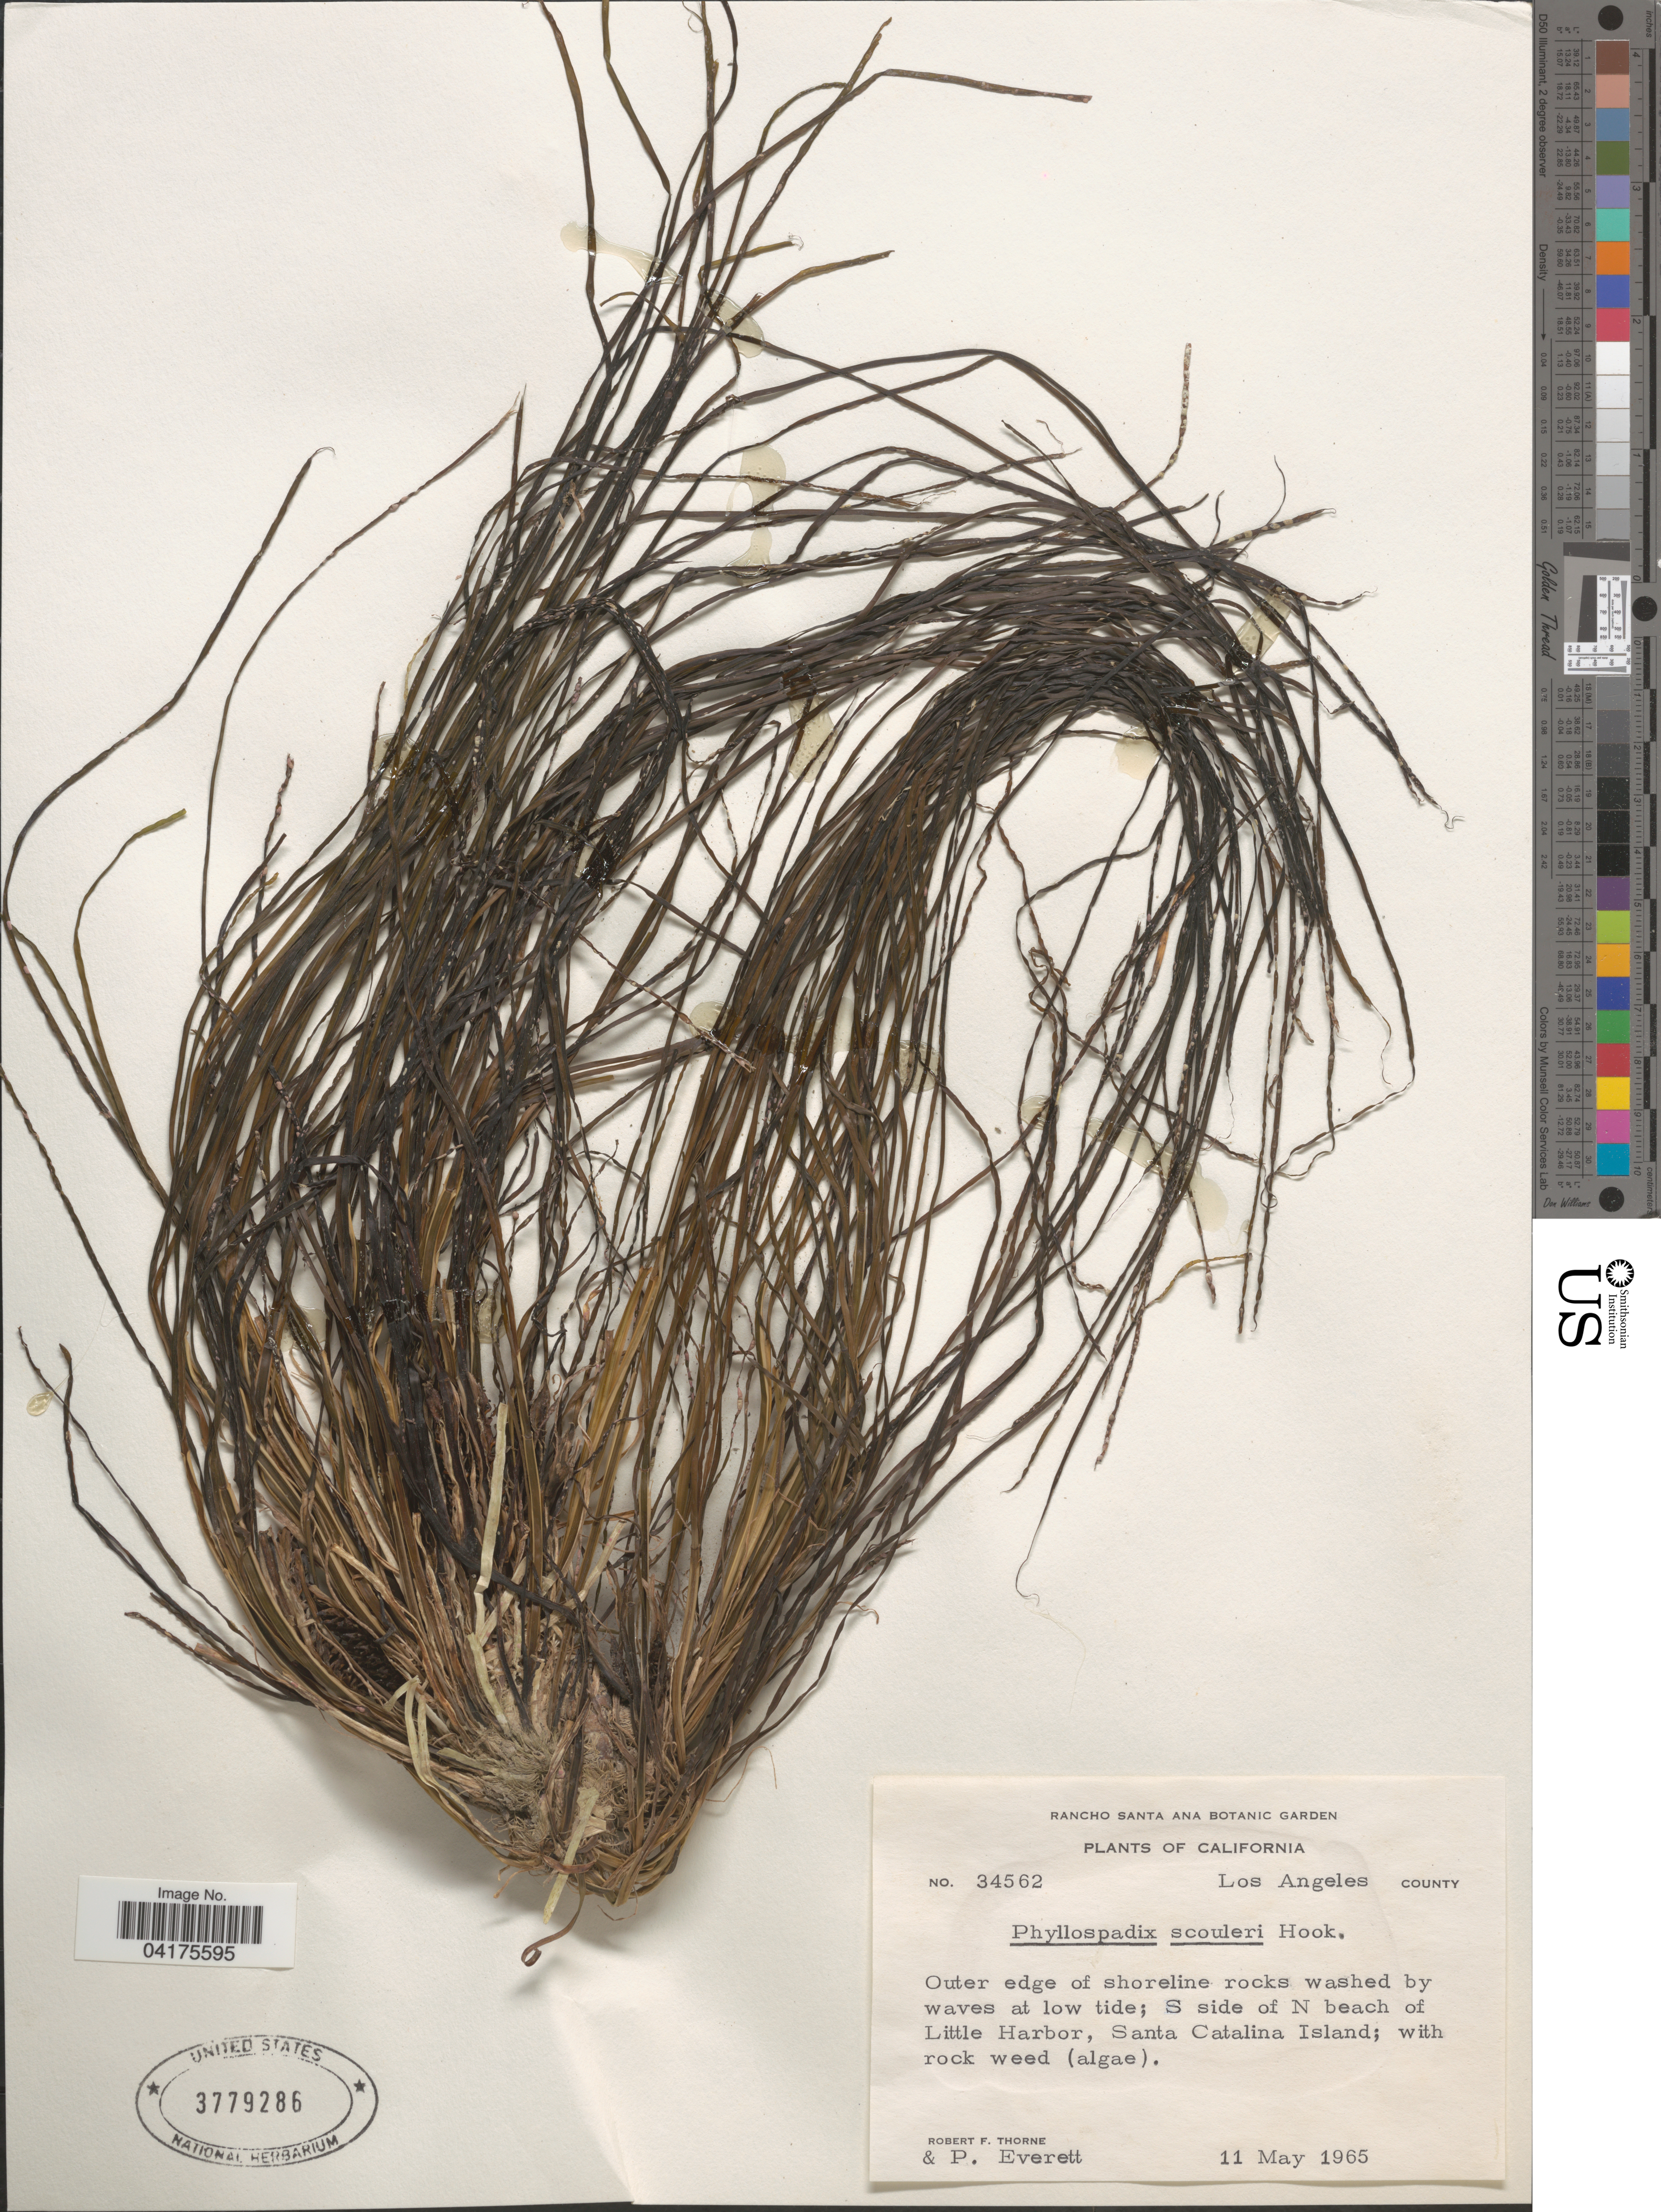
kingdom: Plantae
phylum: Tracheophyta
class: Liliopsida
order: Alismatales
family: Zosteraceae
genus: Phyllospadix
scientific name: Phyllospadix scouleri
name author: Hook.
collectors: R. F. Thorne & P. Everett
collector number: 34562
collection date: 1965-05-11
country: United States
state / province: California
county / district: Los Angeles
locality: Los Angeles County. Outer edge of shoreline rocks washed by waves at low tide; S side of N beach of Little Harbor, Santa Catalina Island.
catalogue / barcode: US 3779286